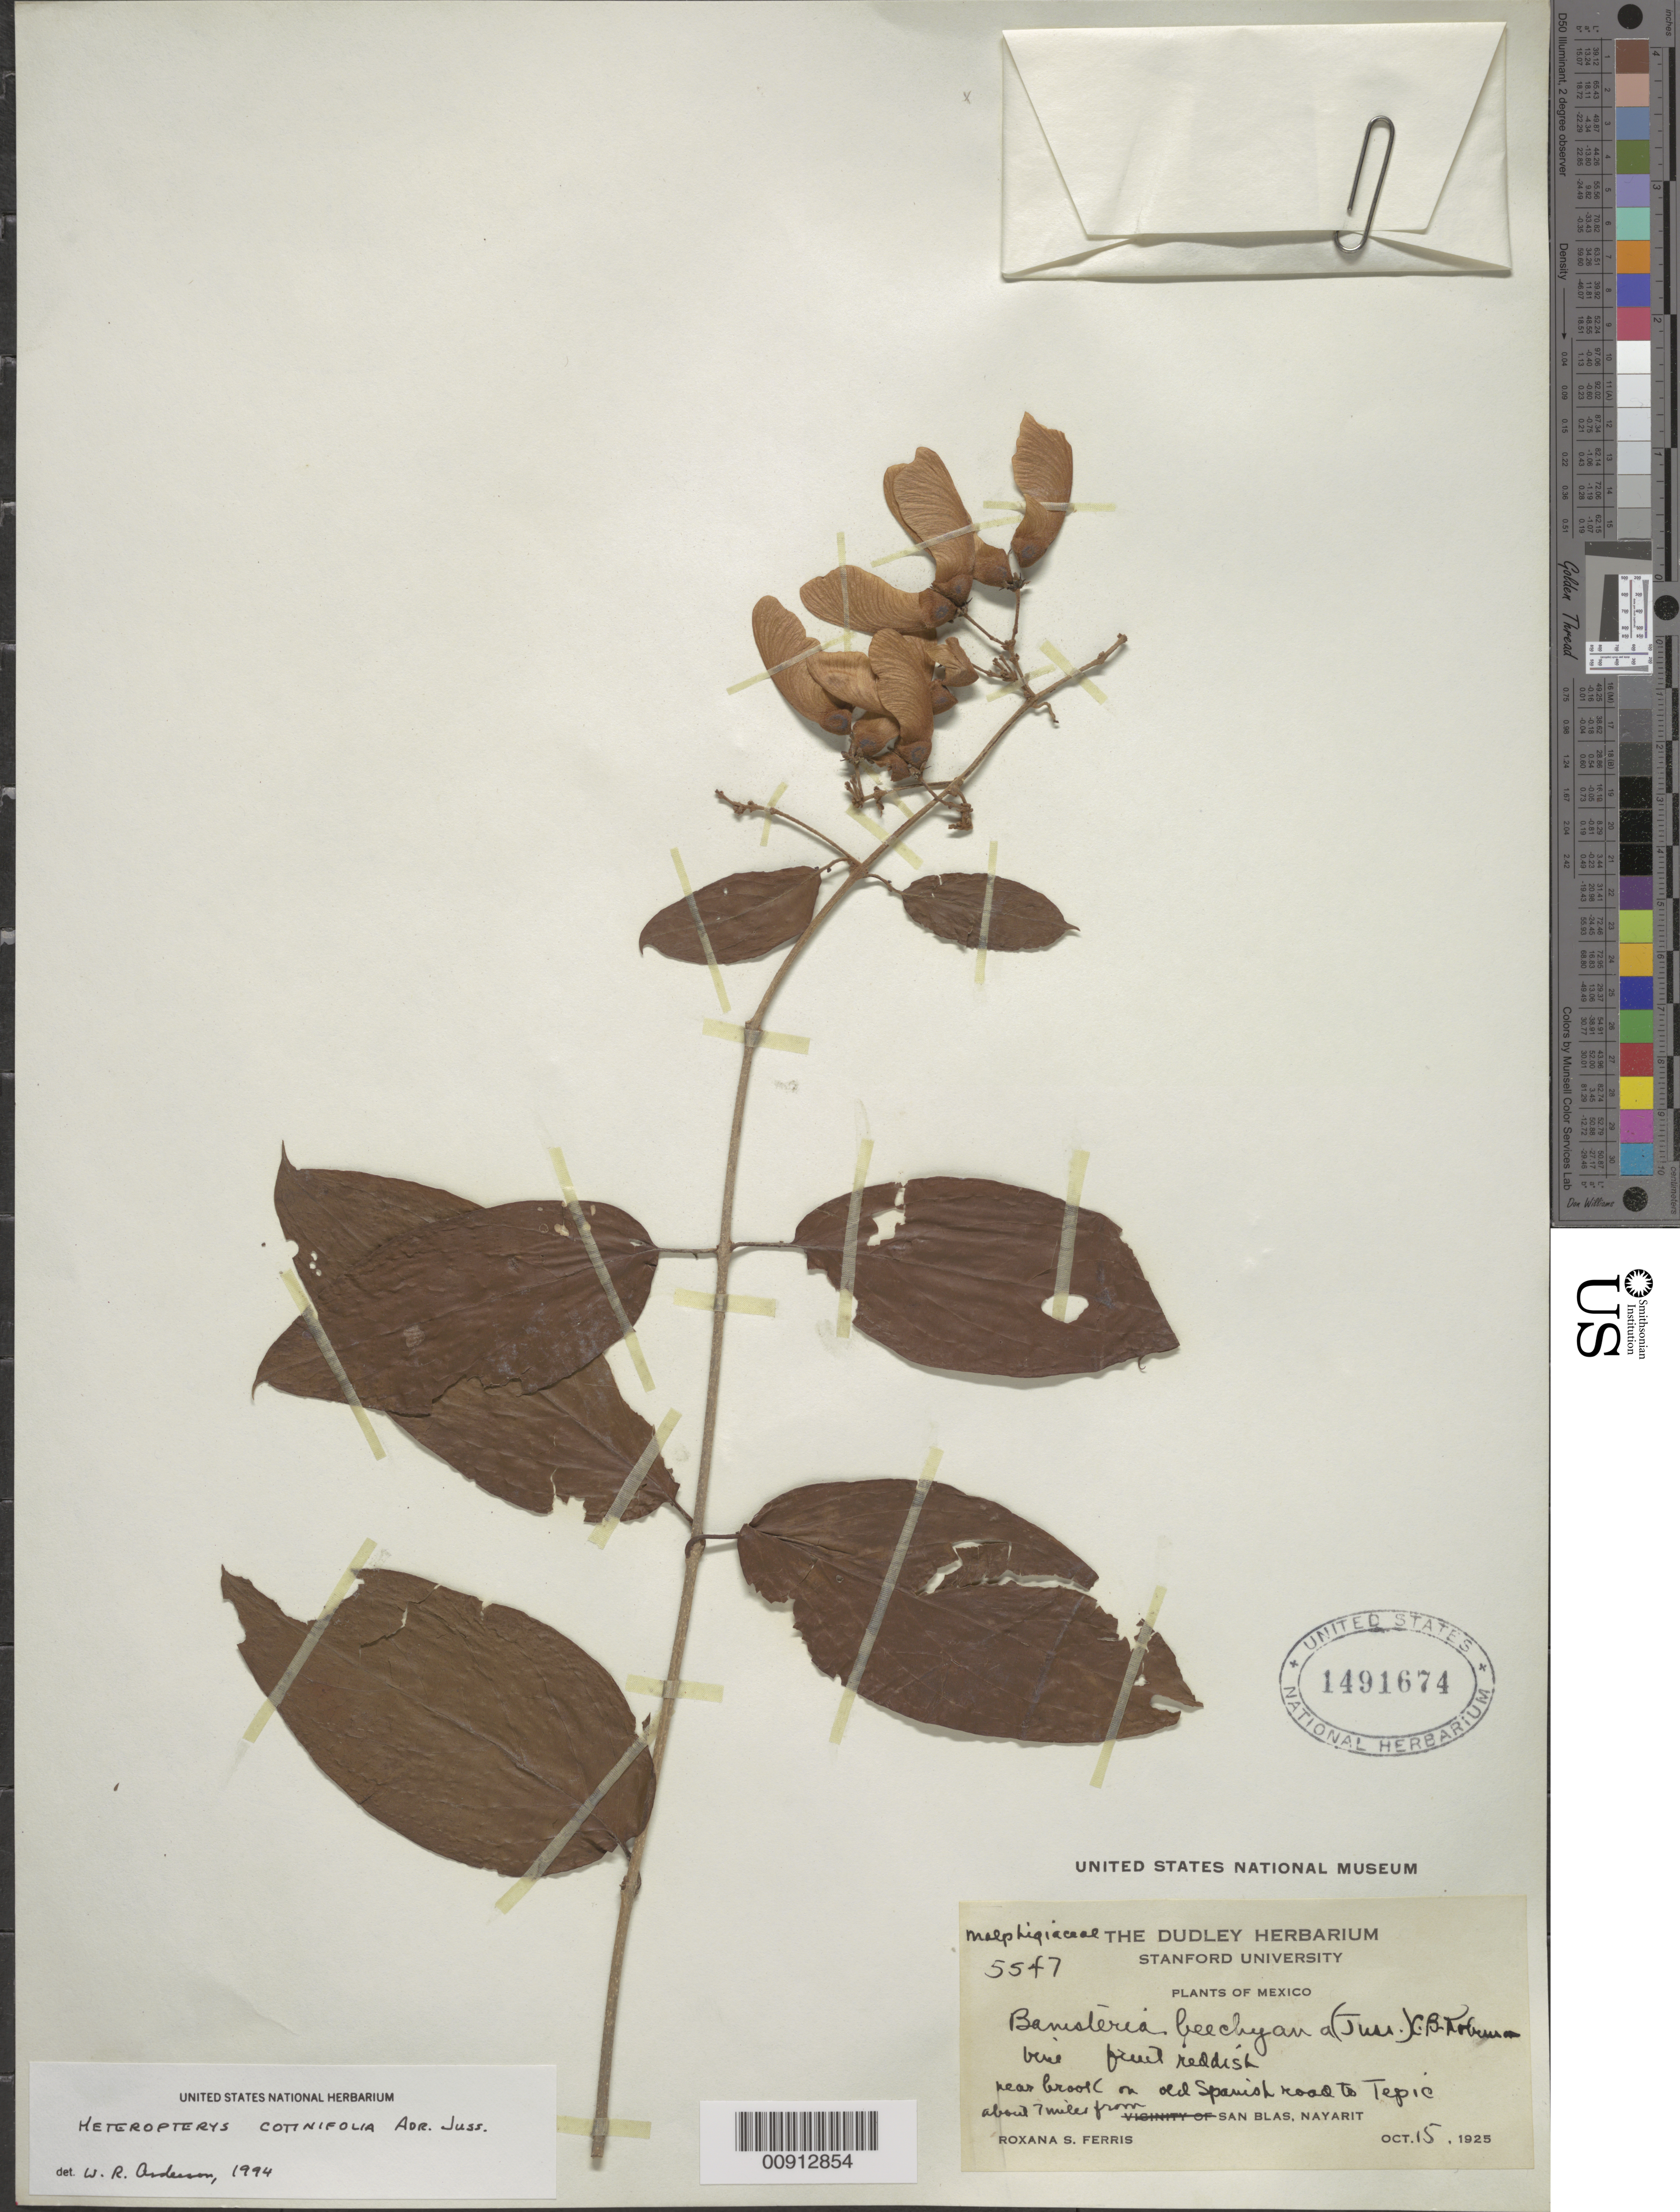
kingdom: Plantae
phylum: Tracheophyta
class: Magnoliopsida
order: Malpighiales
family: Malpighiaceae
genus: Heteropterys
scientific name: Heteropterys cotinifolia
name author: A. Juss.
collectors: R. S. Ferris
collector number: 5547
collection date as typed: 15 Oct 1925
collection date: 1925-10-15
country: Mexico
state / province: Nayarit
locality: Near brook on old Spanish road to Tepic, about 7 miles from San Blas, Nayarit.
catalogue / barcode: US 1491674